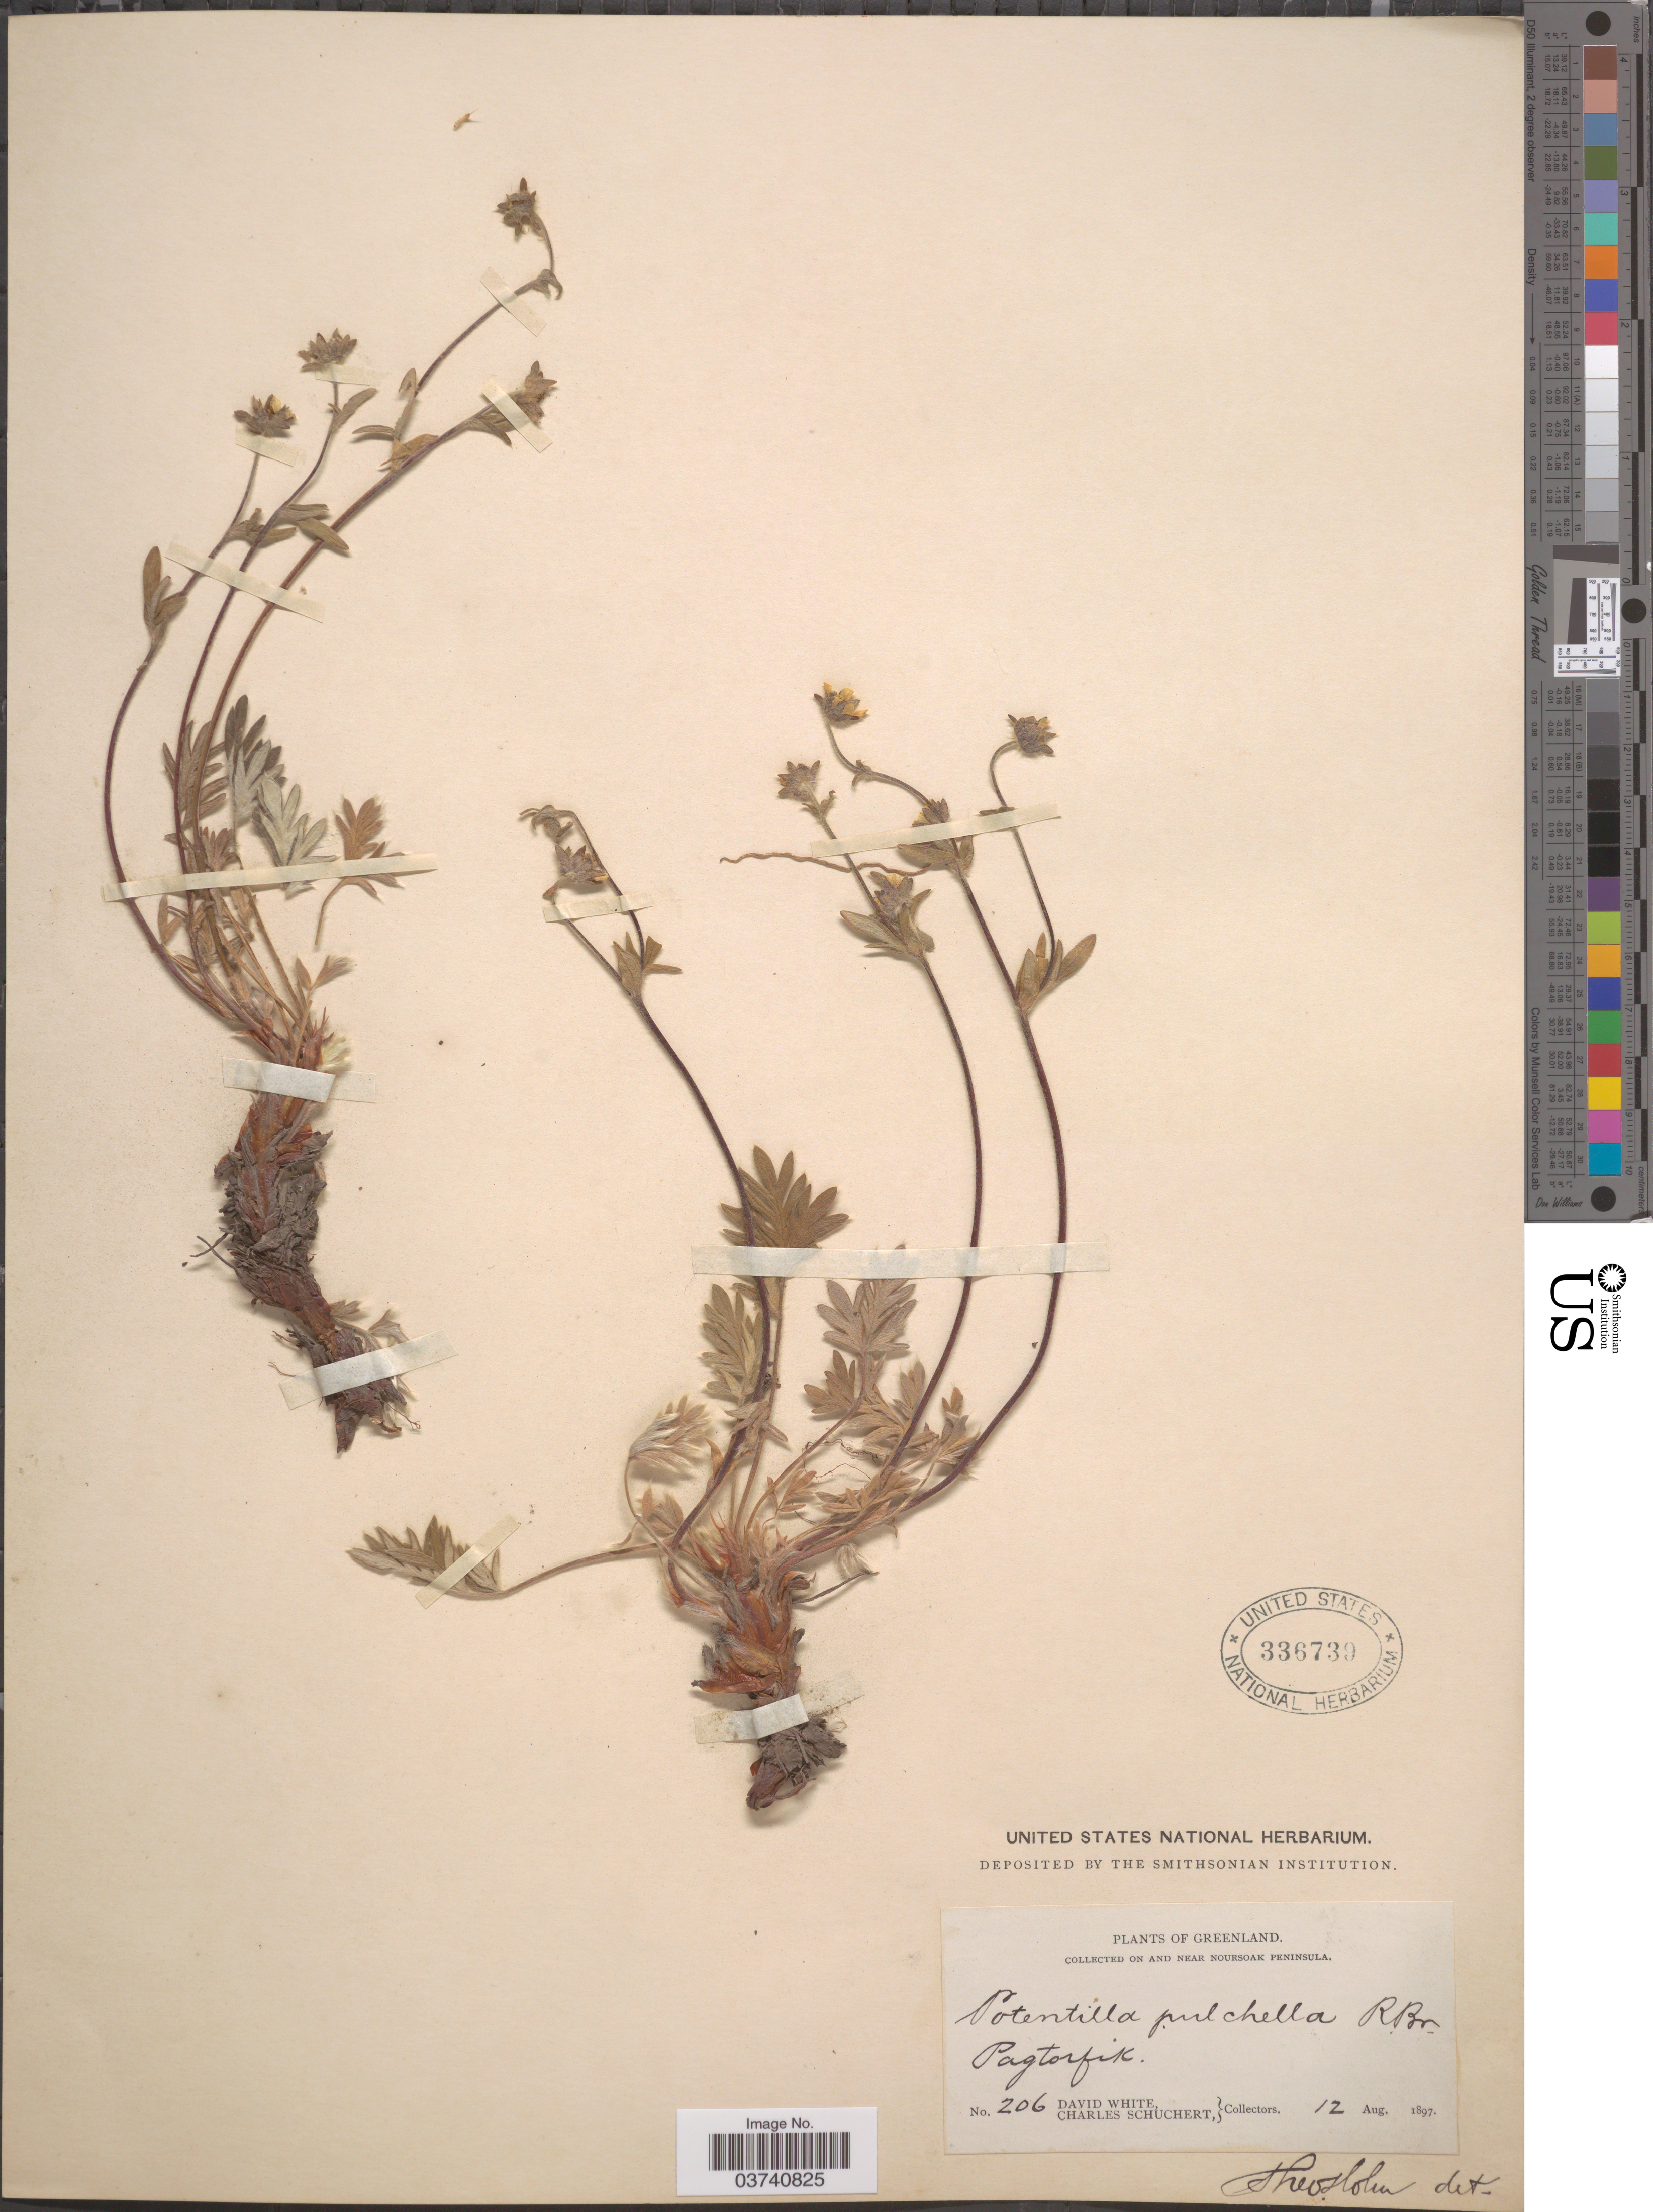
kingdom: Plantae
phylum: Tracheophyta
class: Magnoliopsida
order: Rosales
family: Rosaceae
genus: Potentilla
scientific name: Potentilla pulchella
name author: R. Br.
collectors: D. White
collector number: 206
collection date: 1897-08-12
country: Greenland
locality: On and near Noursoak Peninsula. Pagtorfik.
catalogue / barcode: US 336739